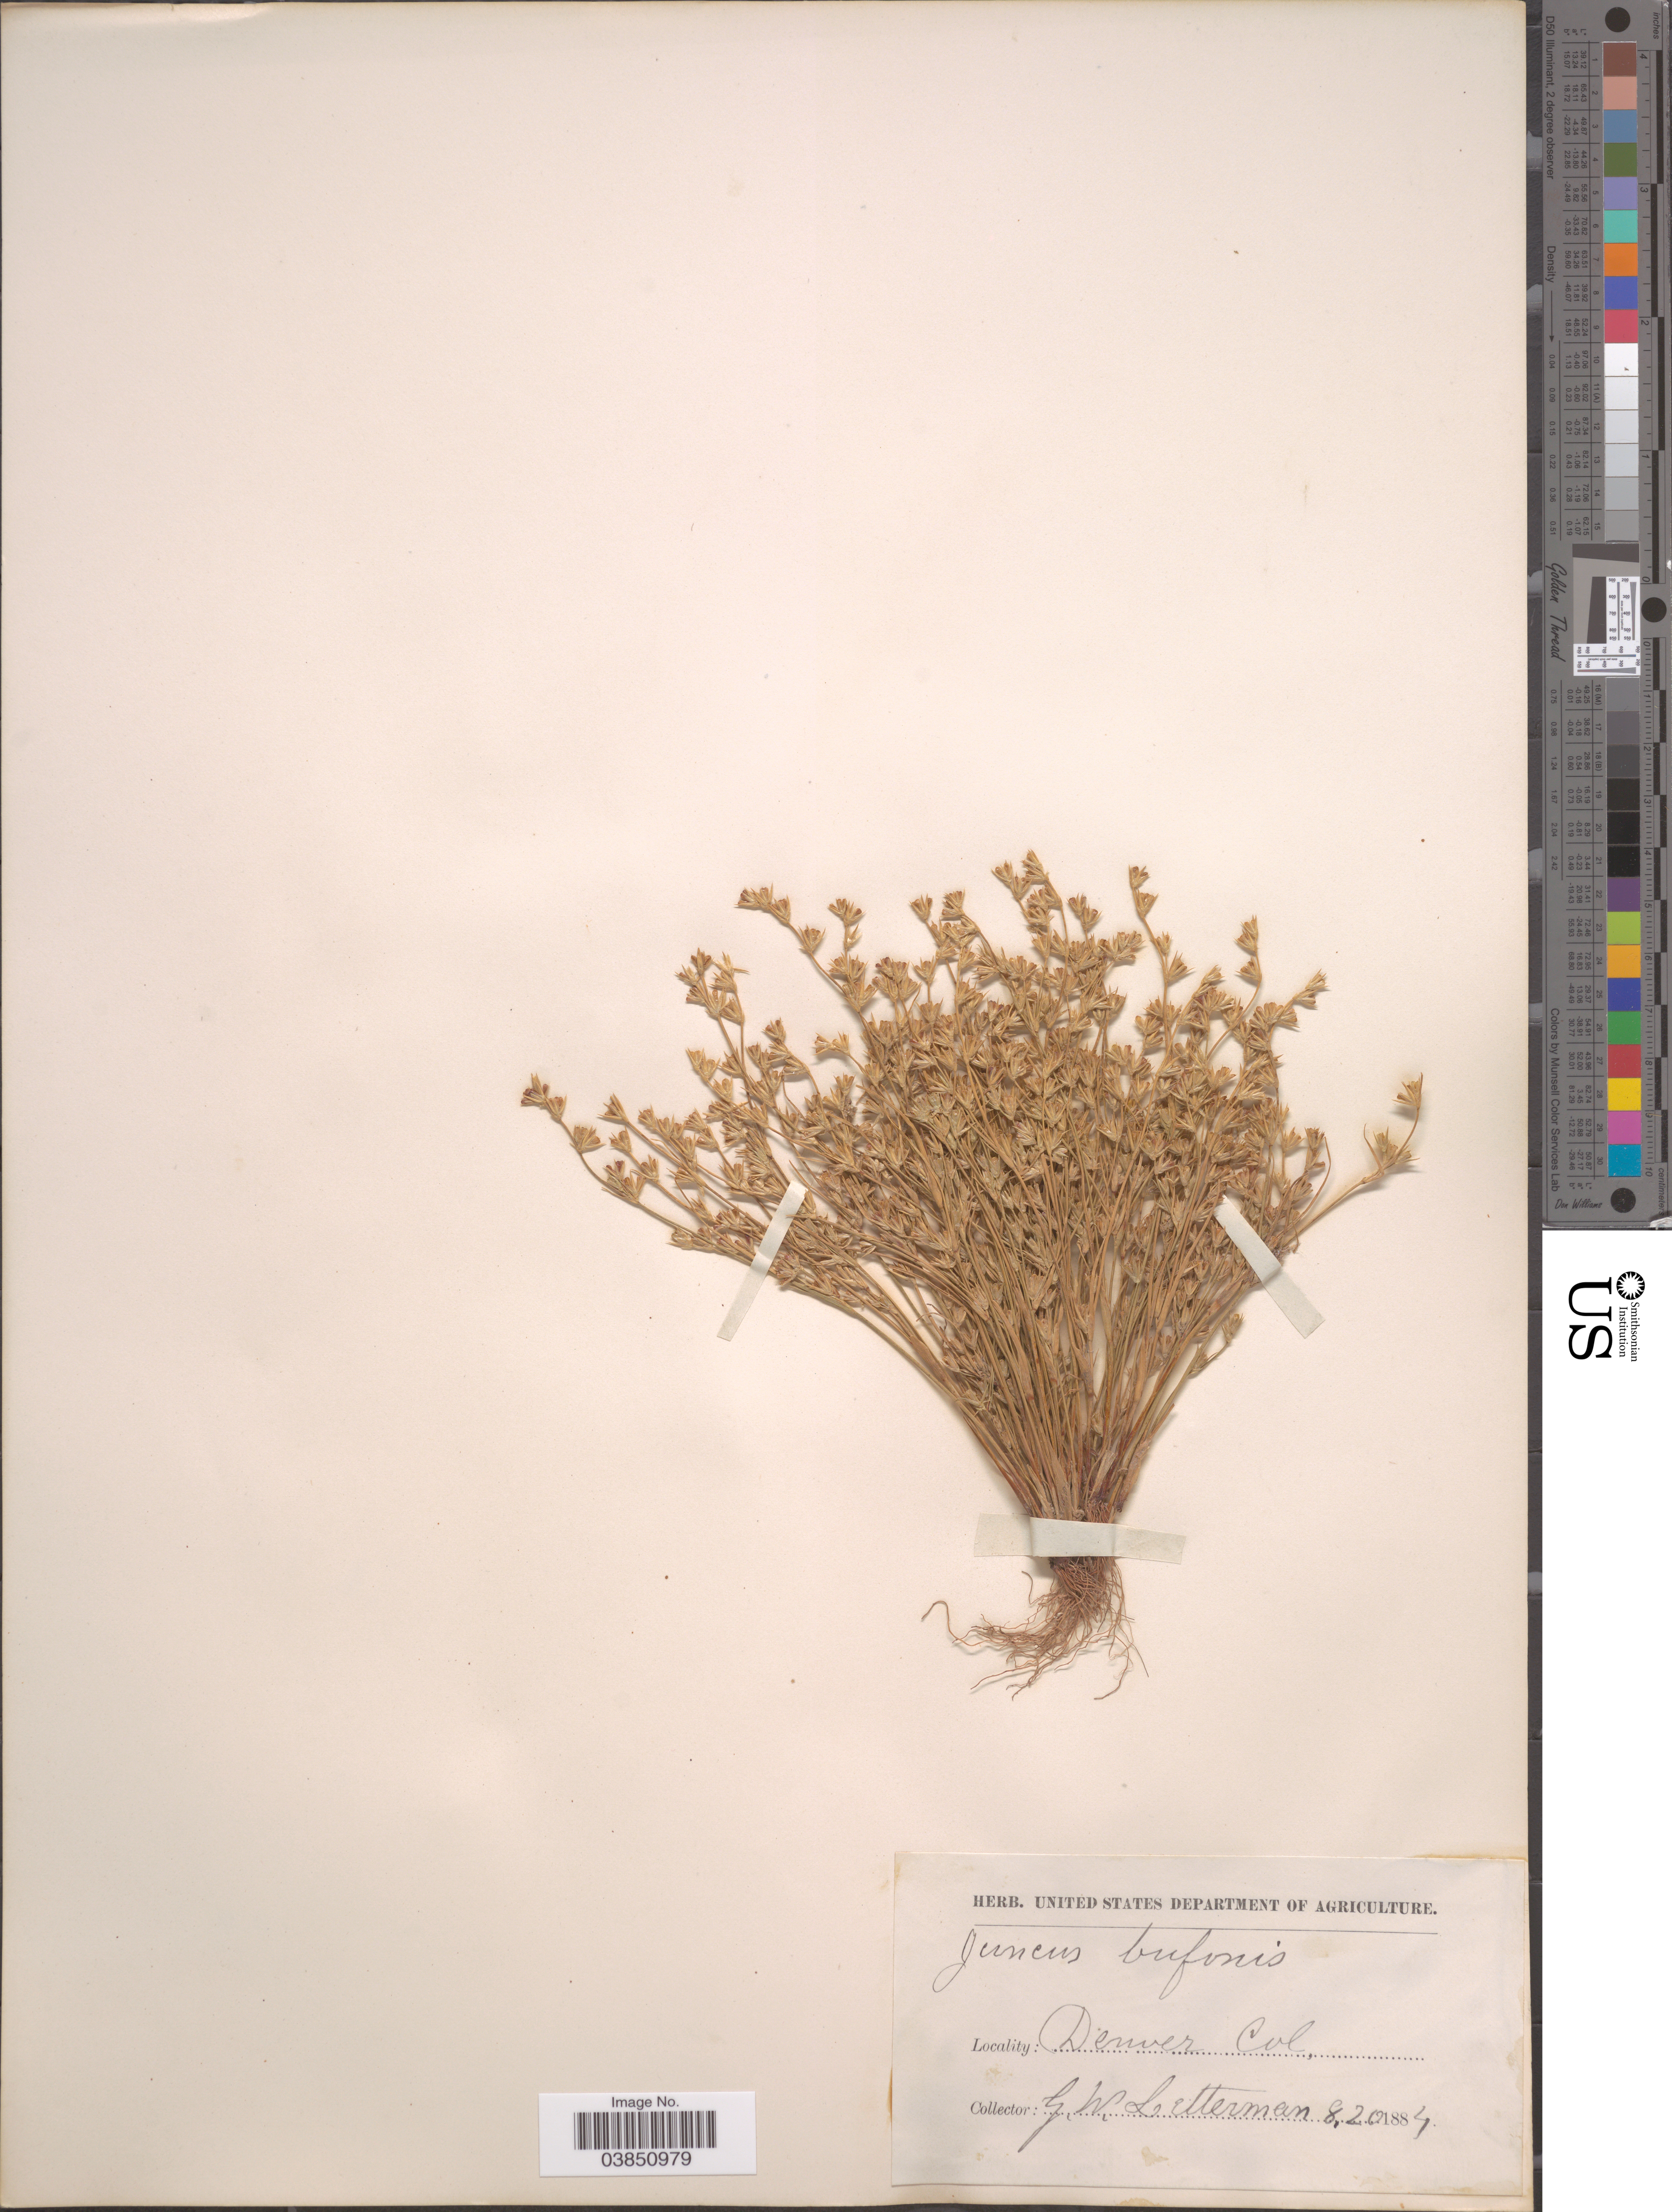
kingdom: Plantae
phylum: Tracheophyta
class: Liliopsida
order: Poales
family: Juncaceae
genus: Juncus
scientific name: Juncus bufonius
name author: L.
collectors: G. W. Letterman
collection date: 1884-08-20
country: United States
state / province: Colorado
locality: Denver.